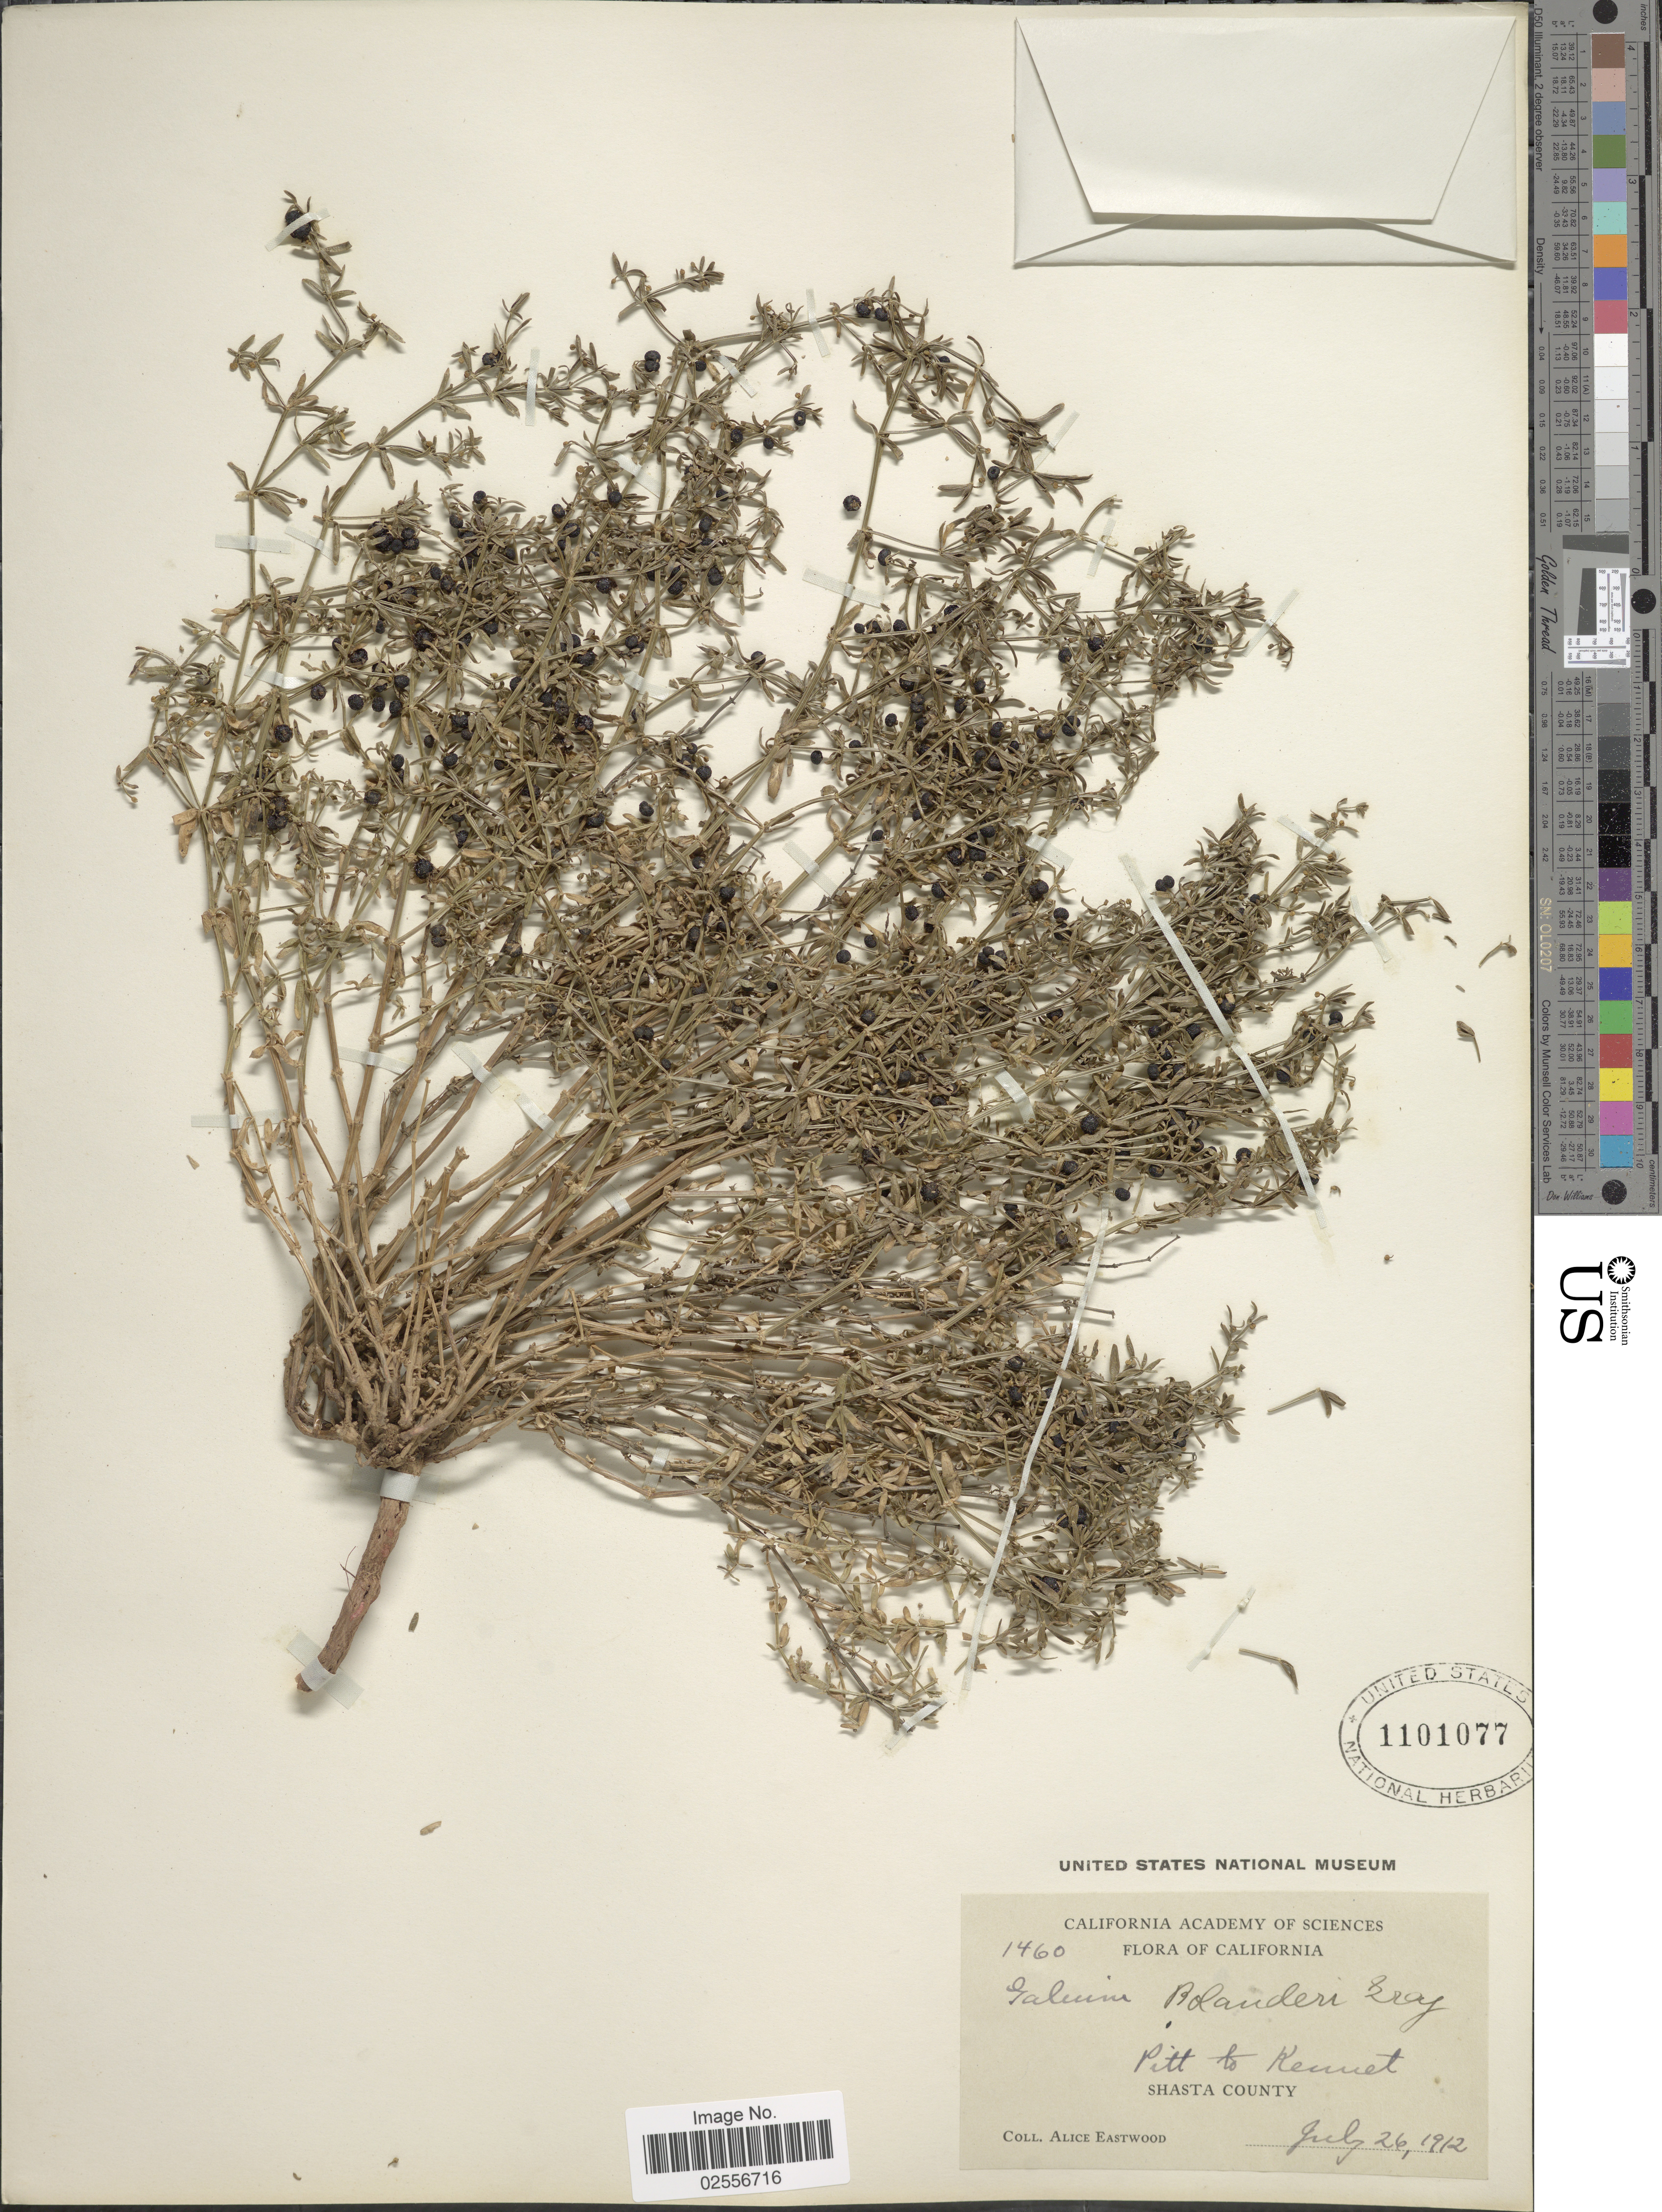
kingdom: Plantae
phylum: Tracheophyta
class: Magnoliopsida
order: Gentianales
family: Rubiaceae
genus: Galium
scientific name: Galium bolanderi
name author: A. Gray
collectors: A. Eastwood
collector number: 1460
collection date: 1912-07-26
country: United States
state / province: California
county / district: Shasta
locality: Pitt to Kennett, Shasta County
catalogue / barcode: US 1101077